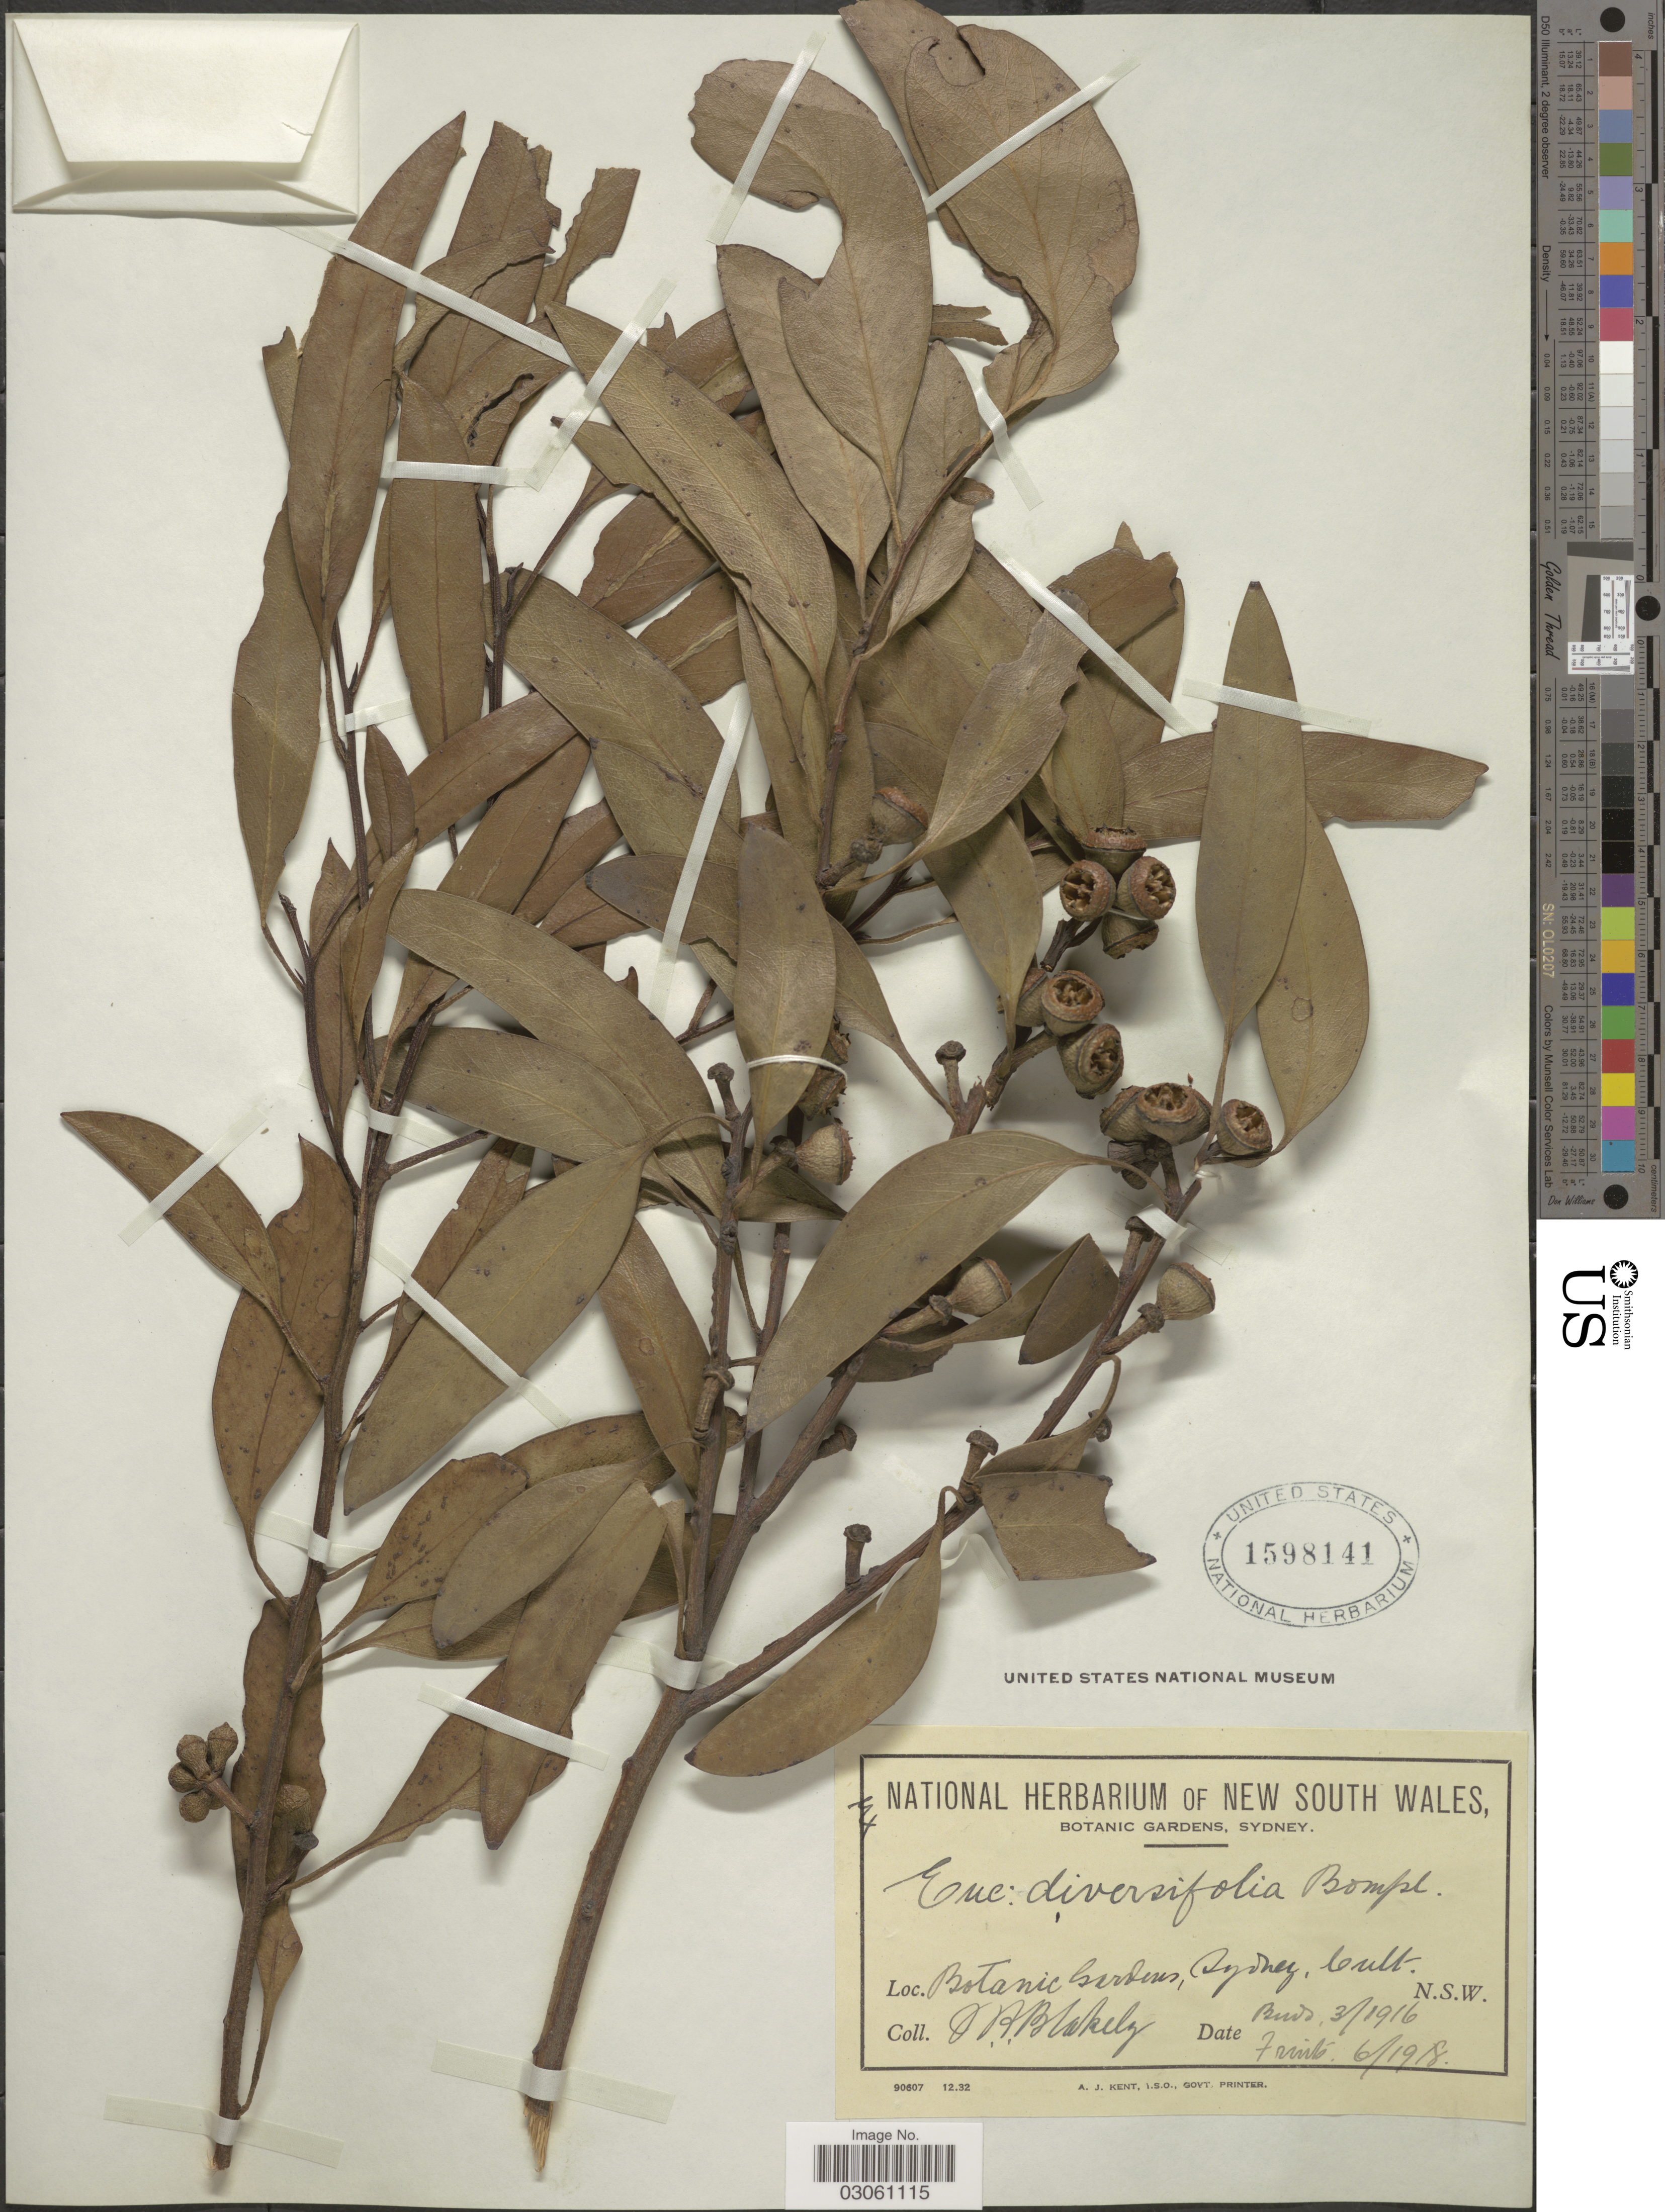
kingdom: Plantae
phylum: Tracheophyta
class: Magnoliopsida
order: Myrtales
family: Myrtaceae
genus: Eucalyptus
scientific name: Eucalyptus diversifolia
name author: Bonpl.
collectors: W. Blakely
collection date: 1916-03/1918-06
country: Australia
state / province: New South Wales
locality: Botanic Gardens, Sydney.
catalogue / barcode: US 1598141